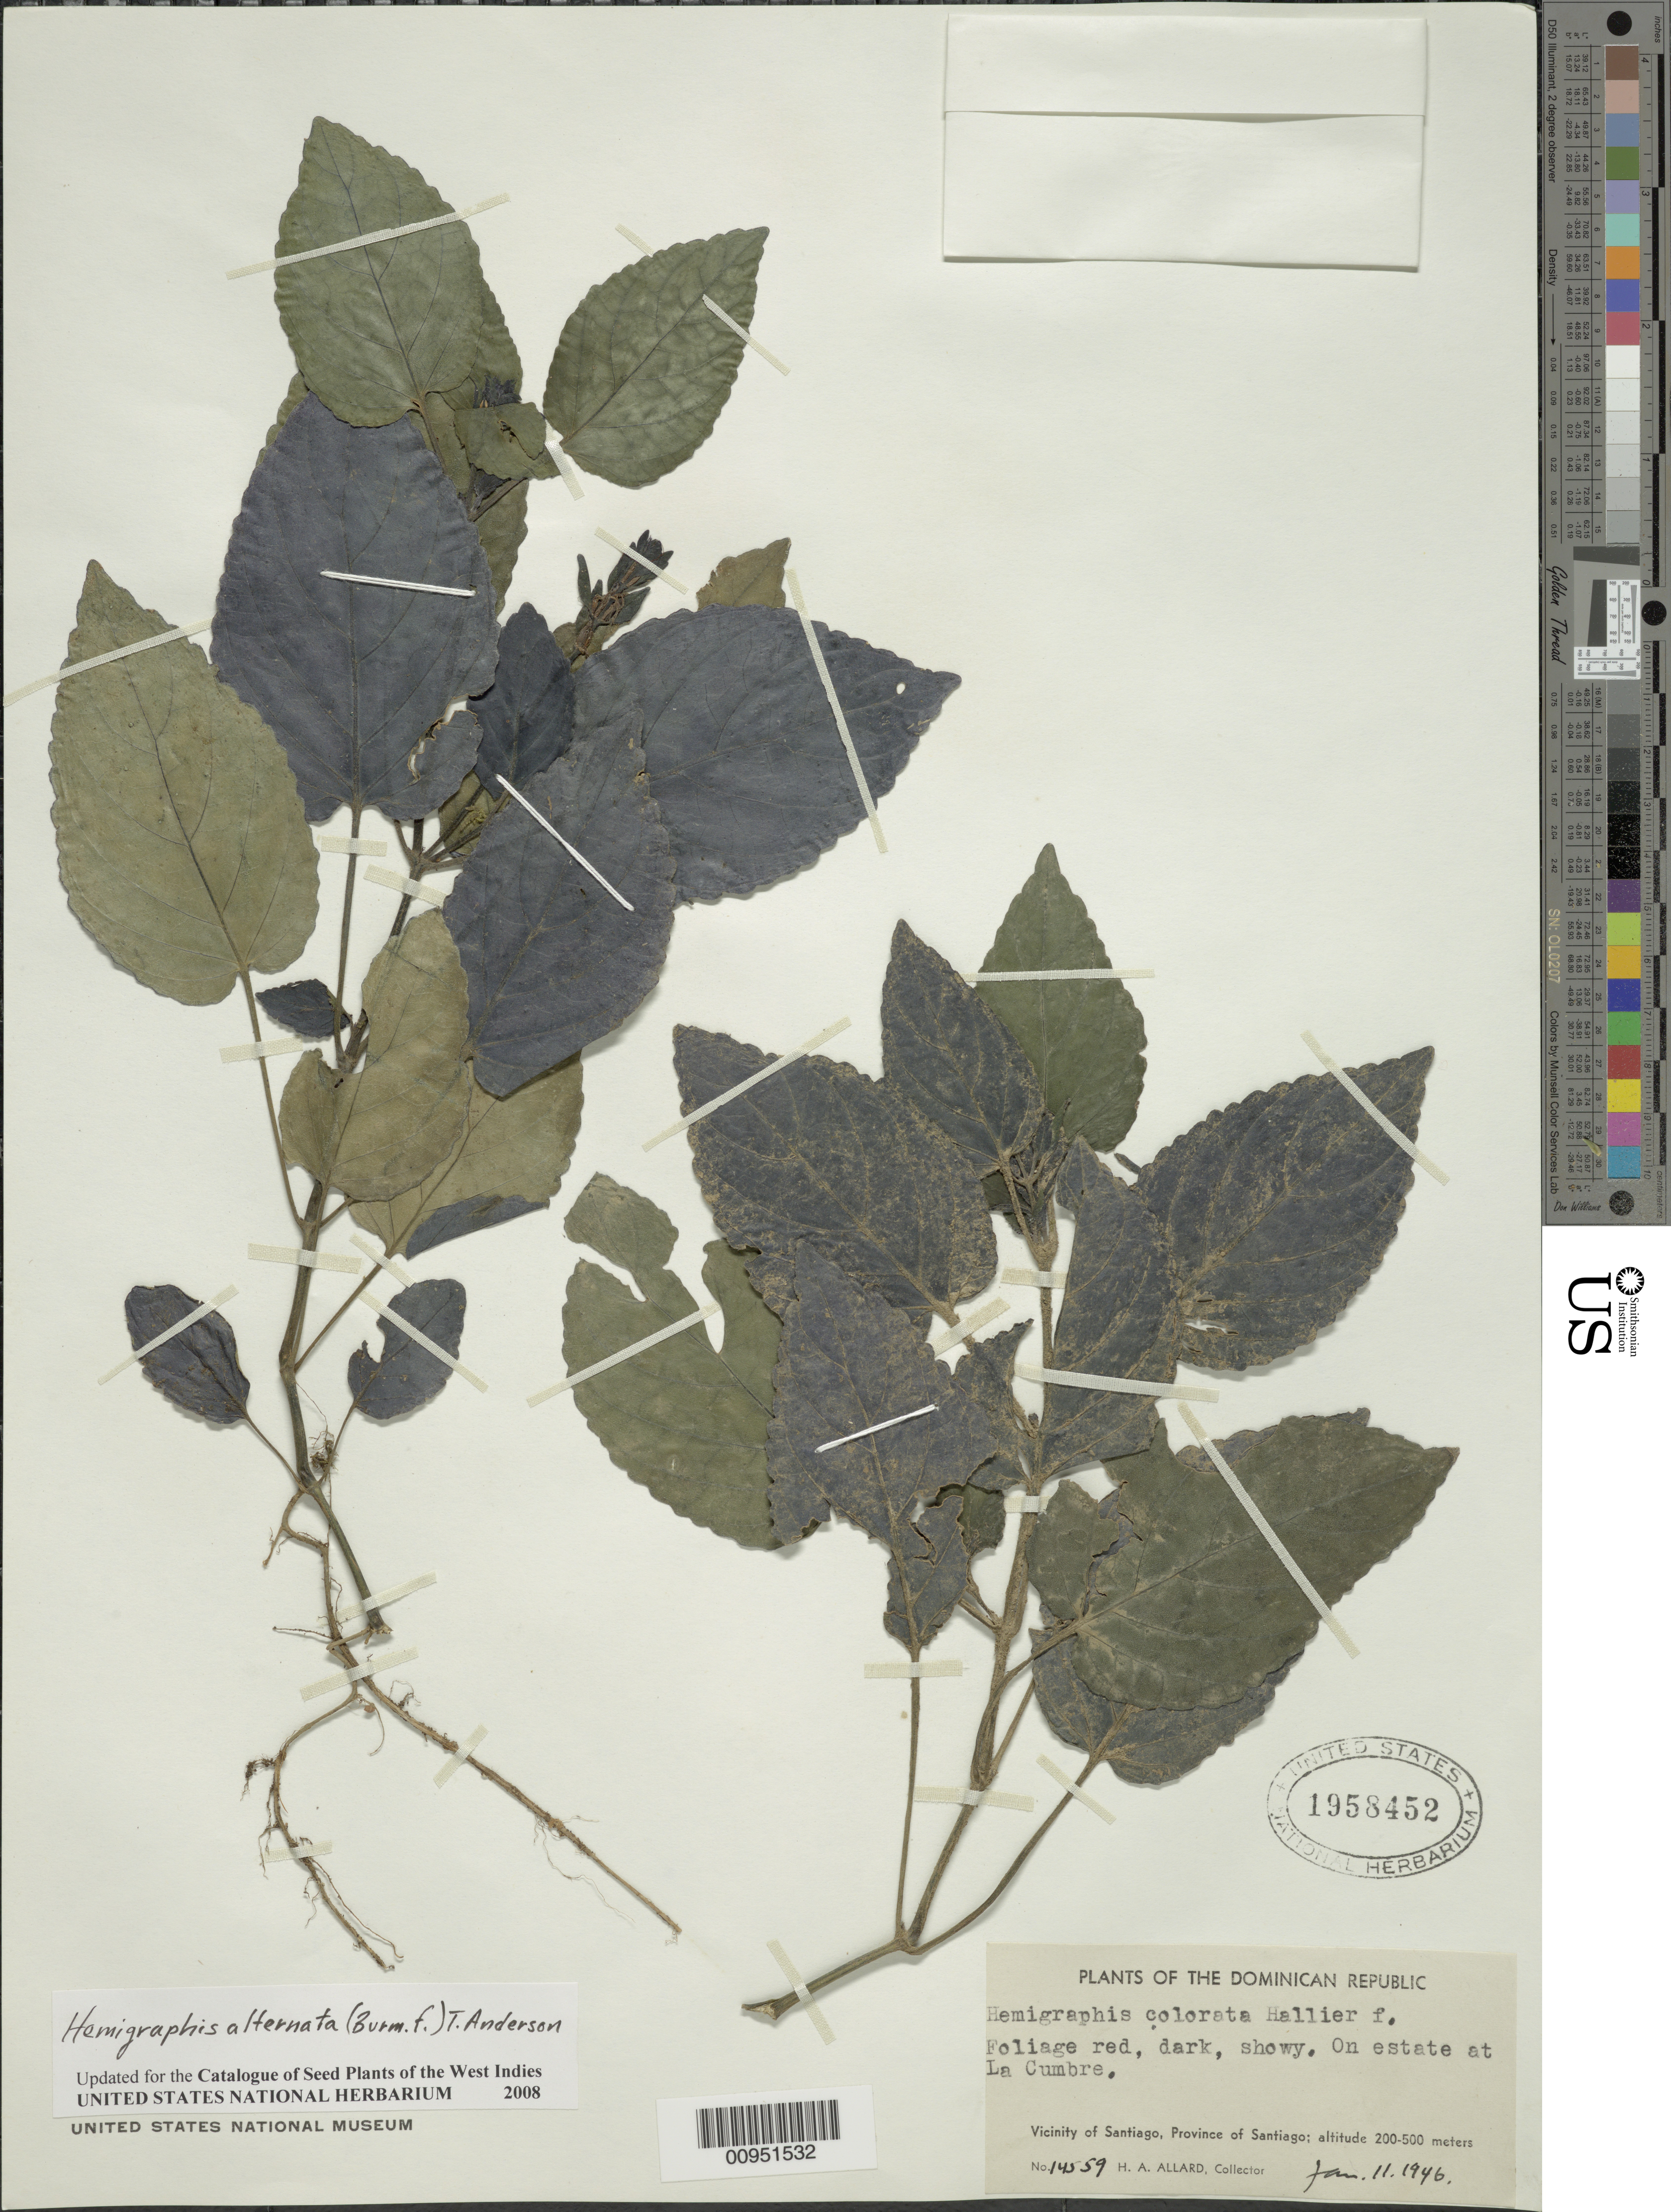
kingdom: Plantae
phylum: Tracheophyta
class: Magnoliopsida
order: Lamiales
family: Acanthaceae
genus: Hemigraphis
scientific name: Hemigraphis alternata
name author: (Burm. f.) T. Anderson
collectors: H. A. Allard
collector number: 14559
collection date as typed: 11 Jan 1946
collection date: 1946-01-11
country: Dominican Republic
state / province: Santiago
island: Hispaniola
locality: Vicinity of Santiago, on estate at La Cumbre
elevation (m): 200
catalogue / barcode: US 1958452